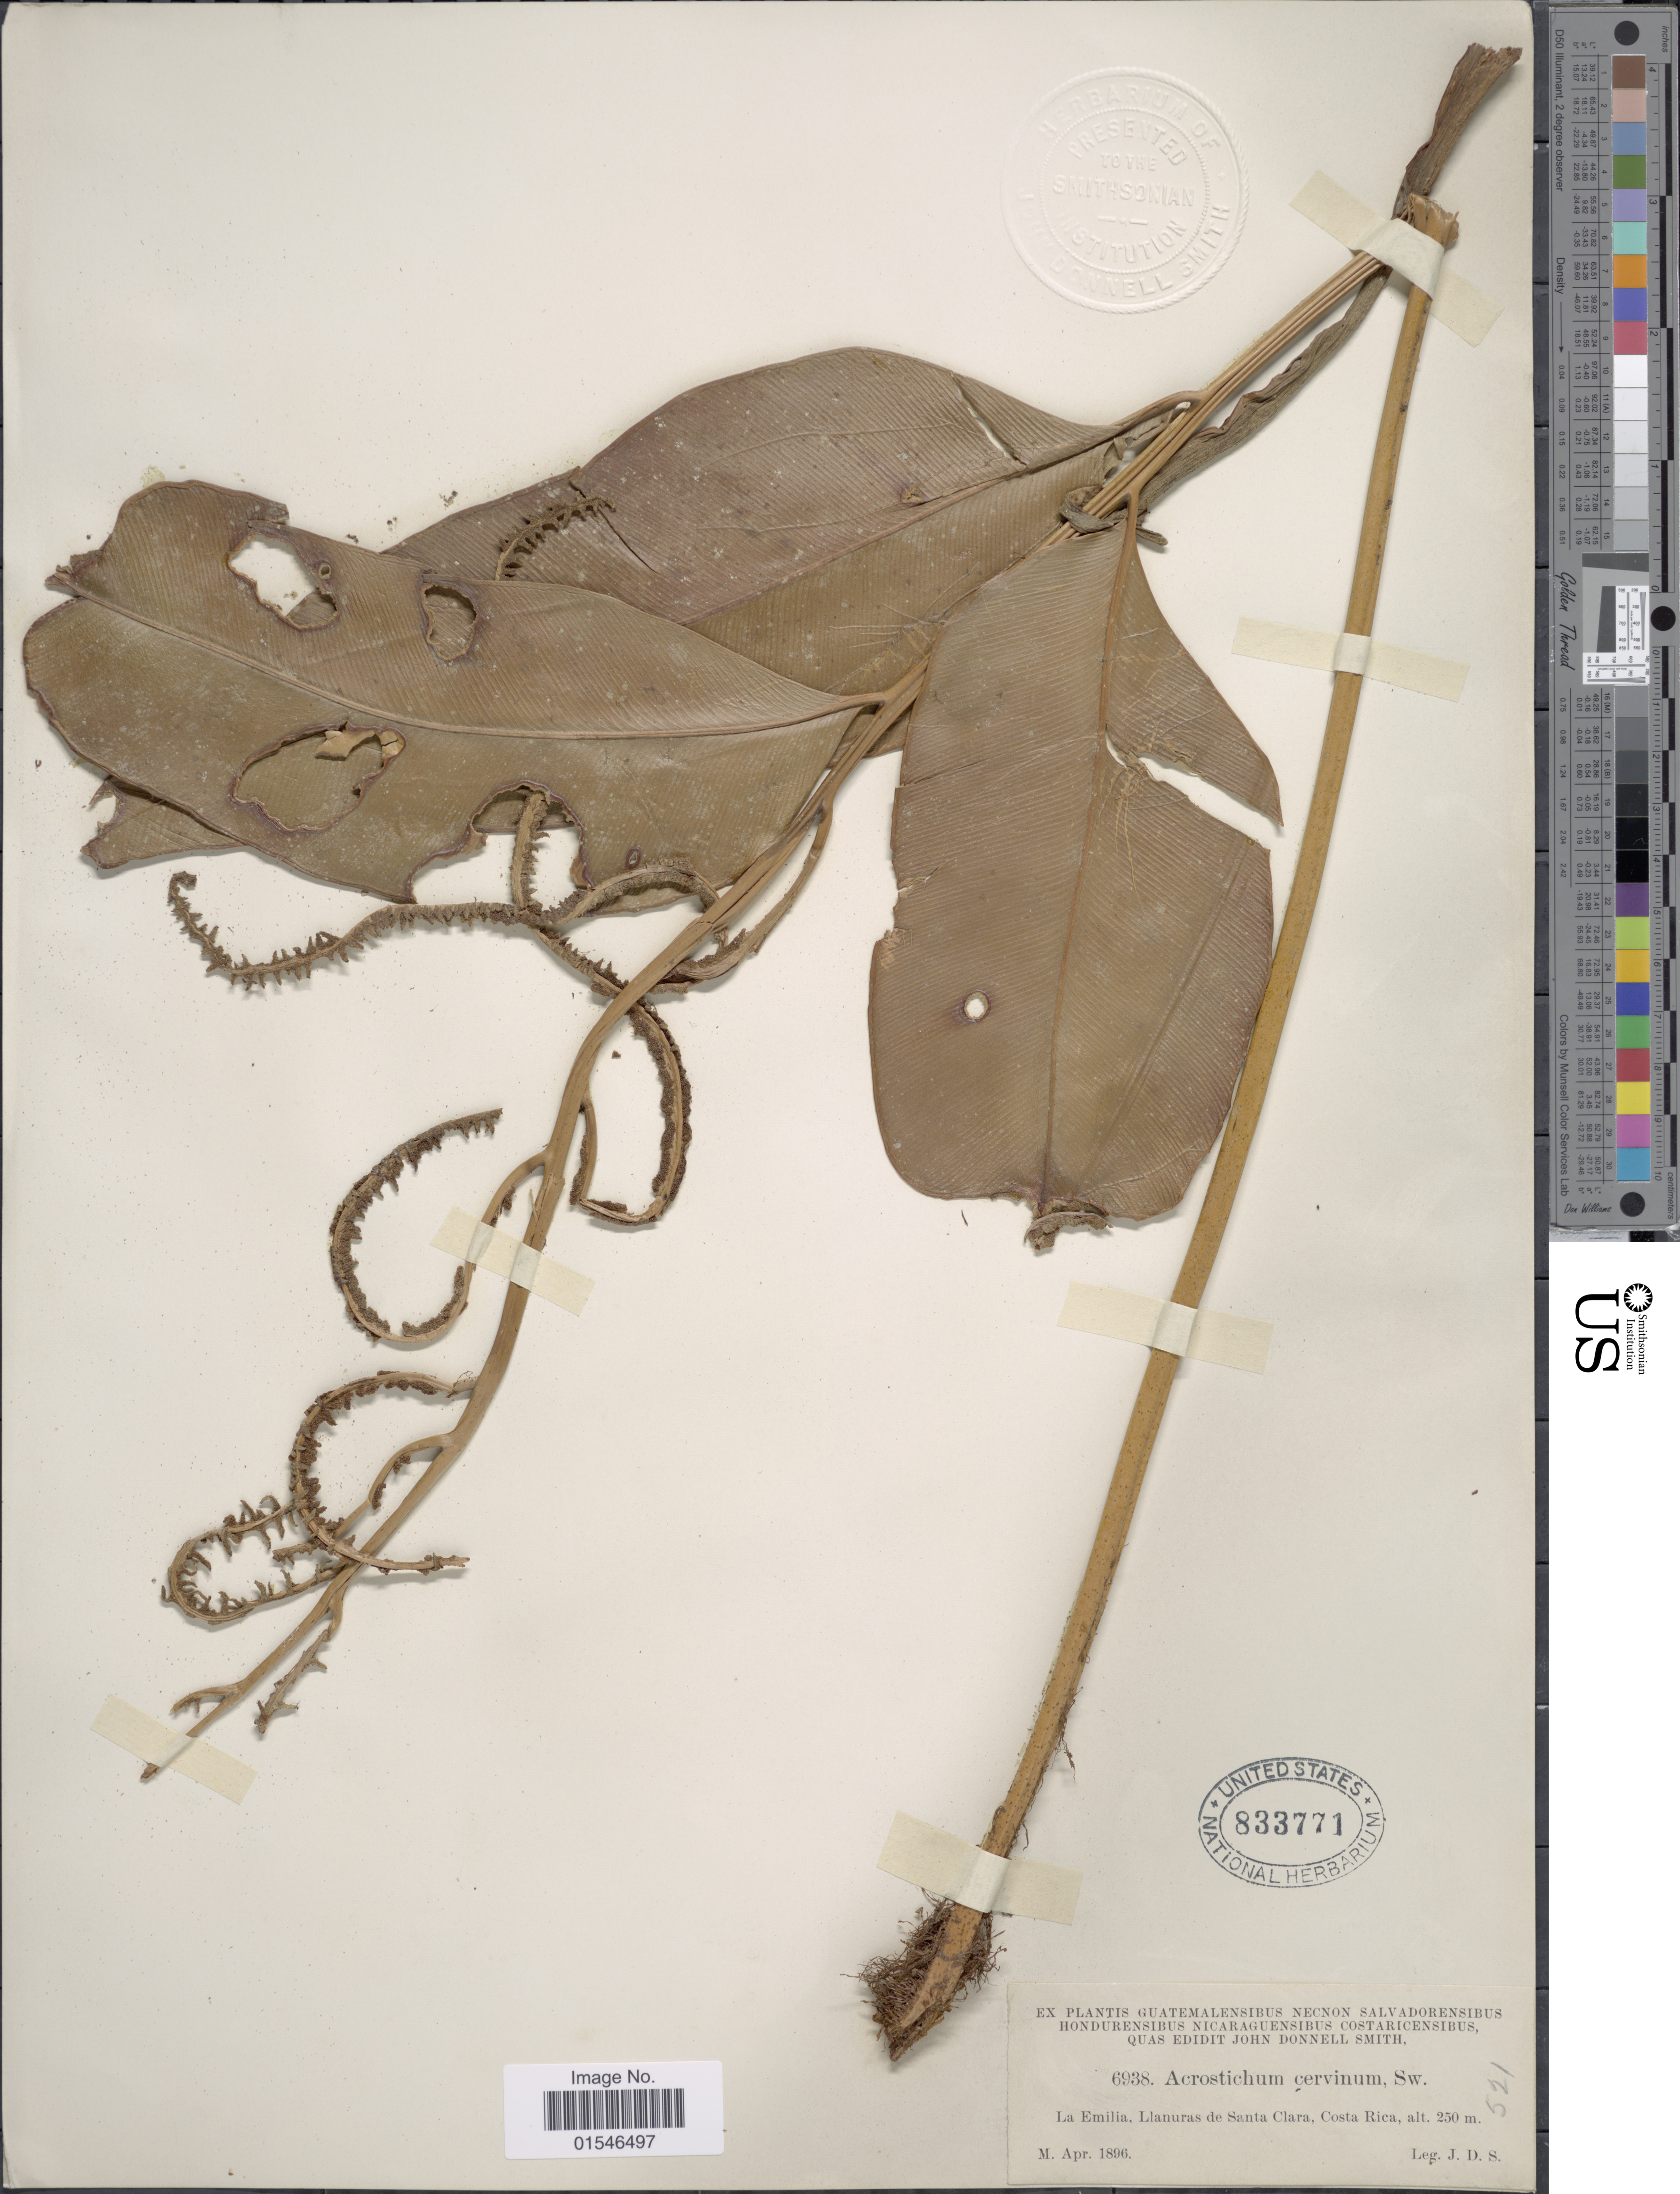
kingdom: Plantae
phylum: Tracheophyta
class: Polypodiopsida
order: Polypodiales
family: Dryopteridaceae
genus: Olfersia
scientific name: Olfersia cervina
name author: (L.) Kunze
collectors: J. Donnell Smith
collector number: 6938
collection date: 1896-04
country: Costa Rica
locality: La Emilia, Llanuras de Santa Clara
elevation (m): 250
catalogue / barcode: US 833771